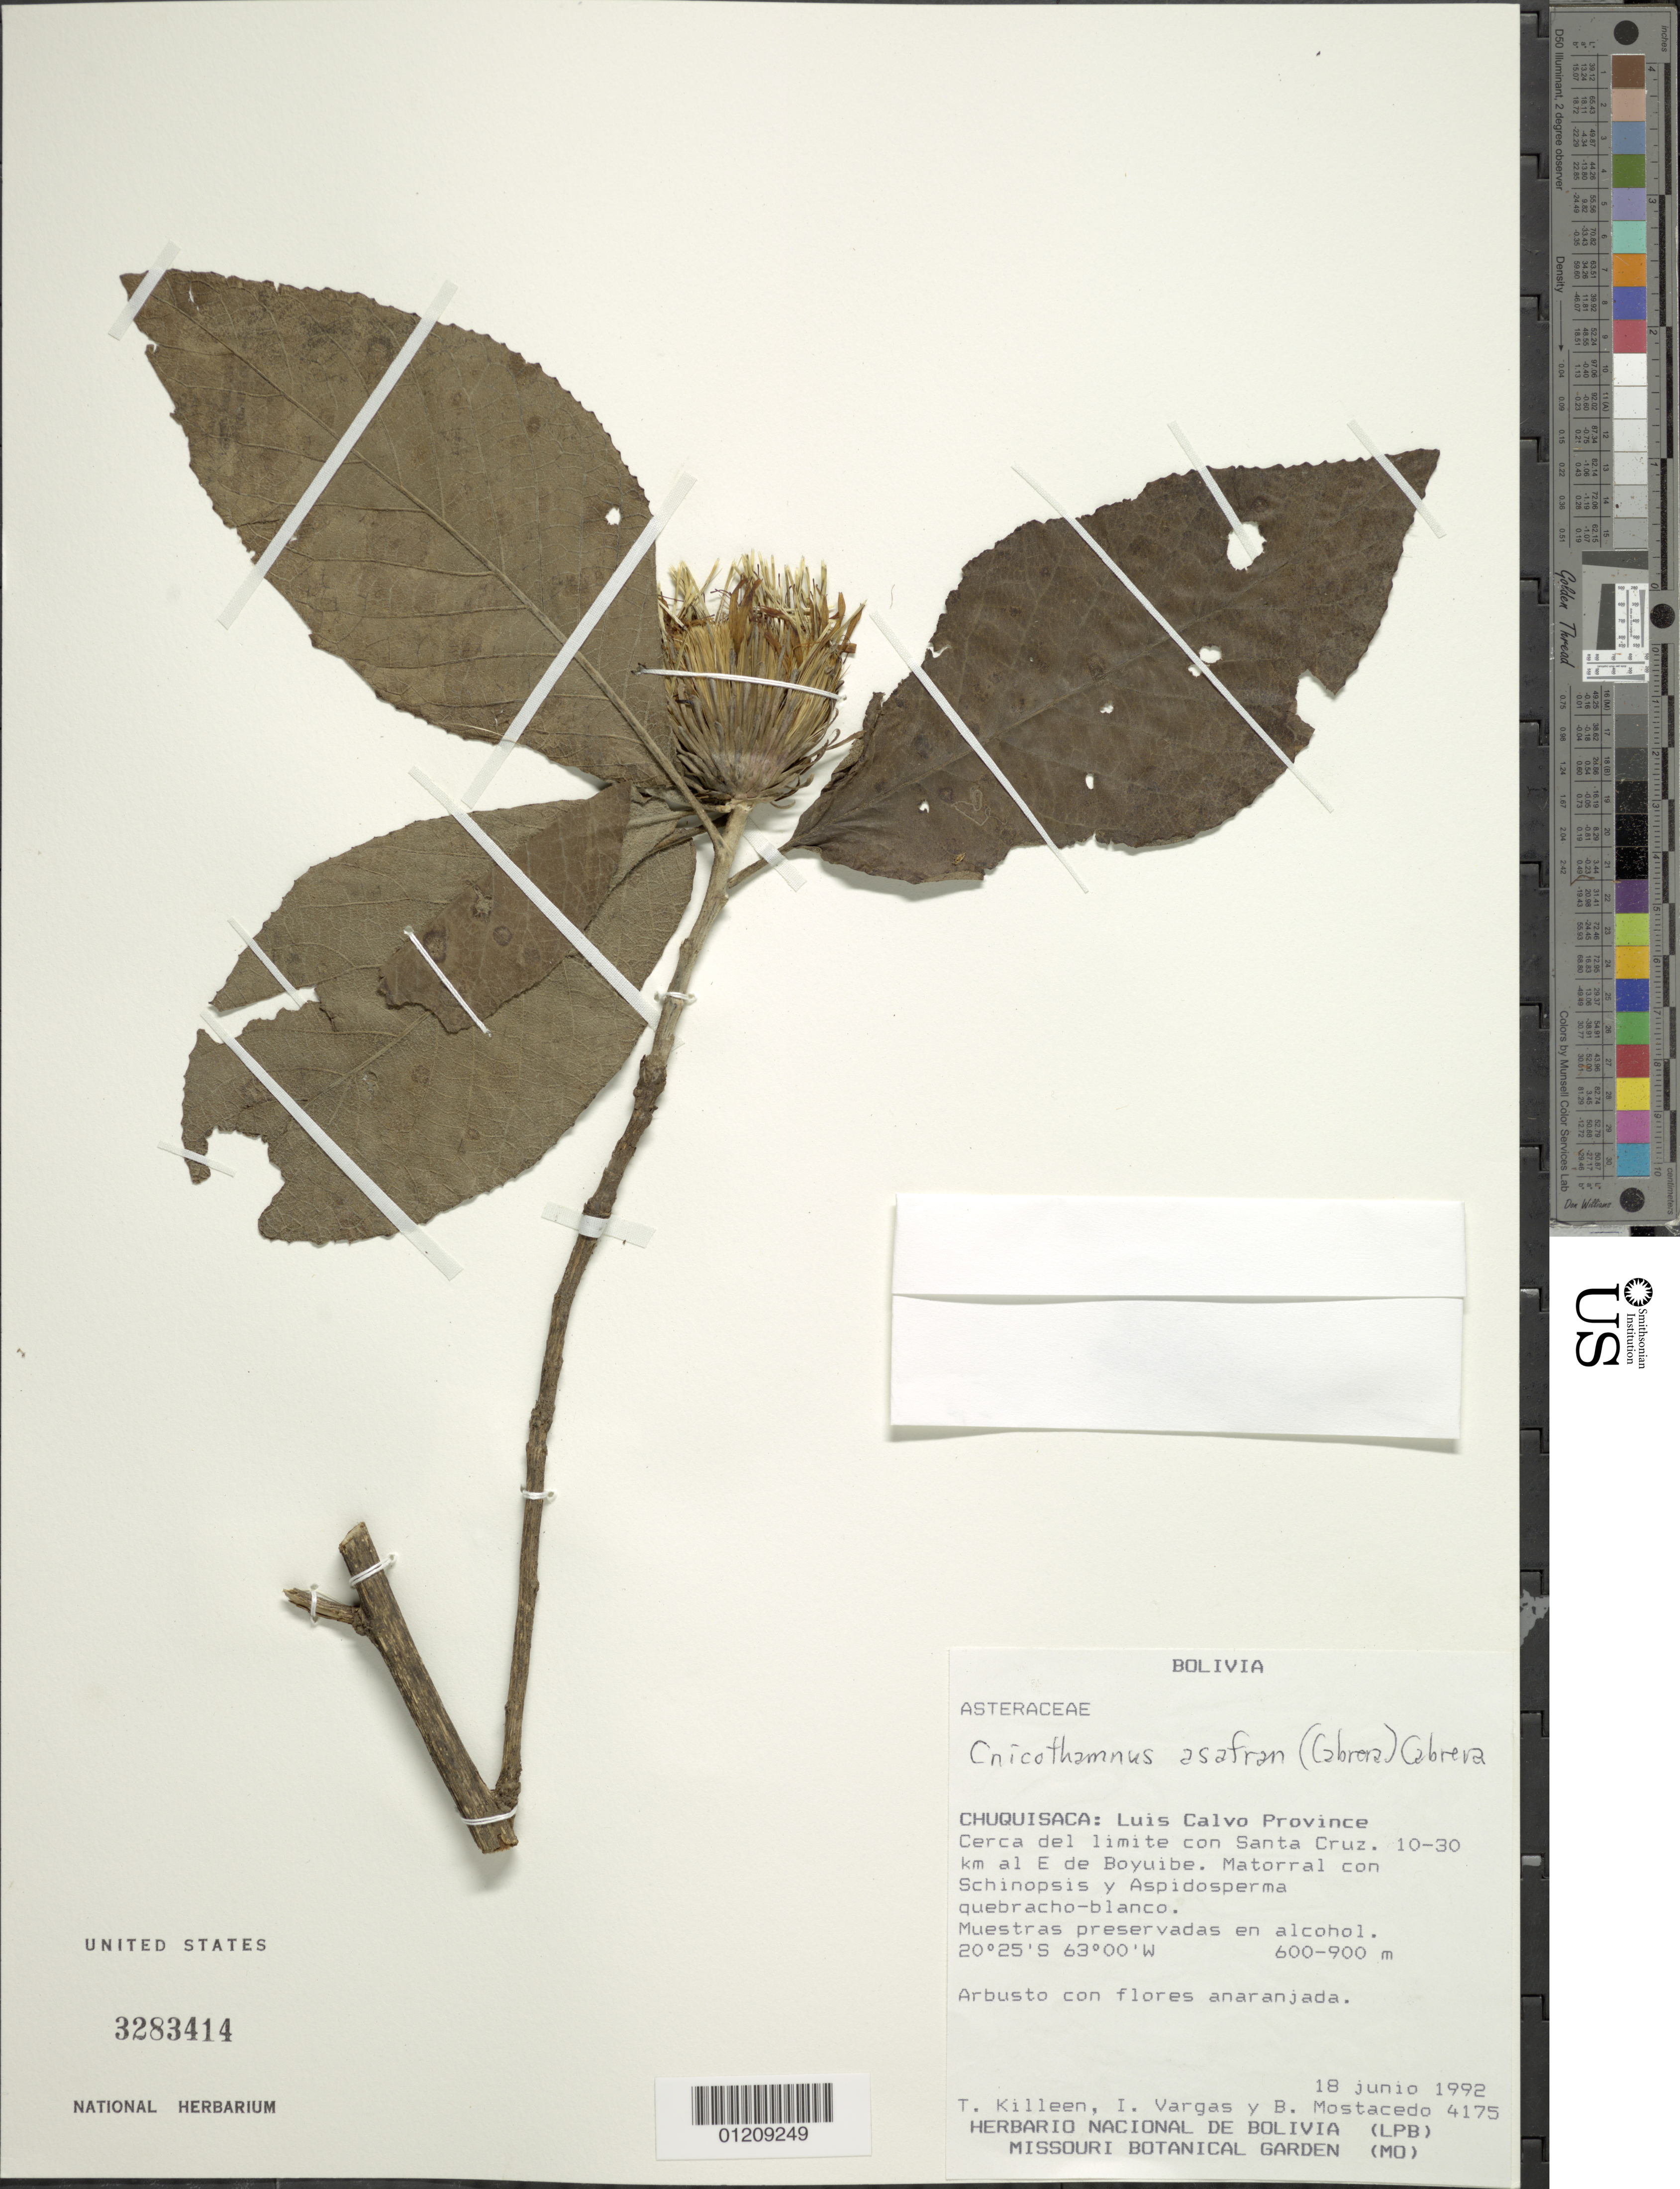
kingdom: Plantae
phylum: Tracheophyta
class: Magnoliopsida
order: Asterales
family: Asteraceae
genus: Cnicothamnus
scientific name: Cnicothamnus azafran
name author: (Cabrera) Cabrera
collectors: T. Killeen, I. Vargas & B. Mostacedo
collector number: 4175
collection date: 1992-06-18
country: Bolivia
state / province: Chuquisaca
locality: Luis Calvo Prov. Cerca del limite con Santa Cruz. 10-30 km al E de Boyuibe.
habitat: Matorral con Schinopsis y Aspidosperma Quebracho-blanco.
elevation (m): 600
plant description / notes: Muestras preservadas en alcohol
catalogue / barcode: US 3283414